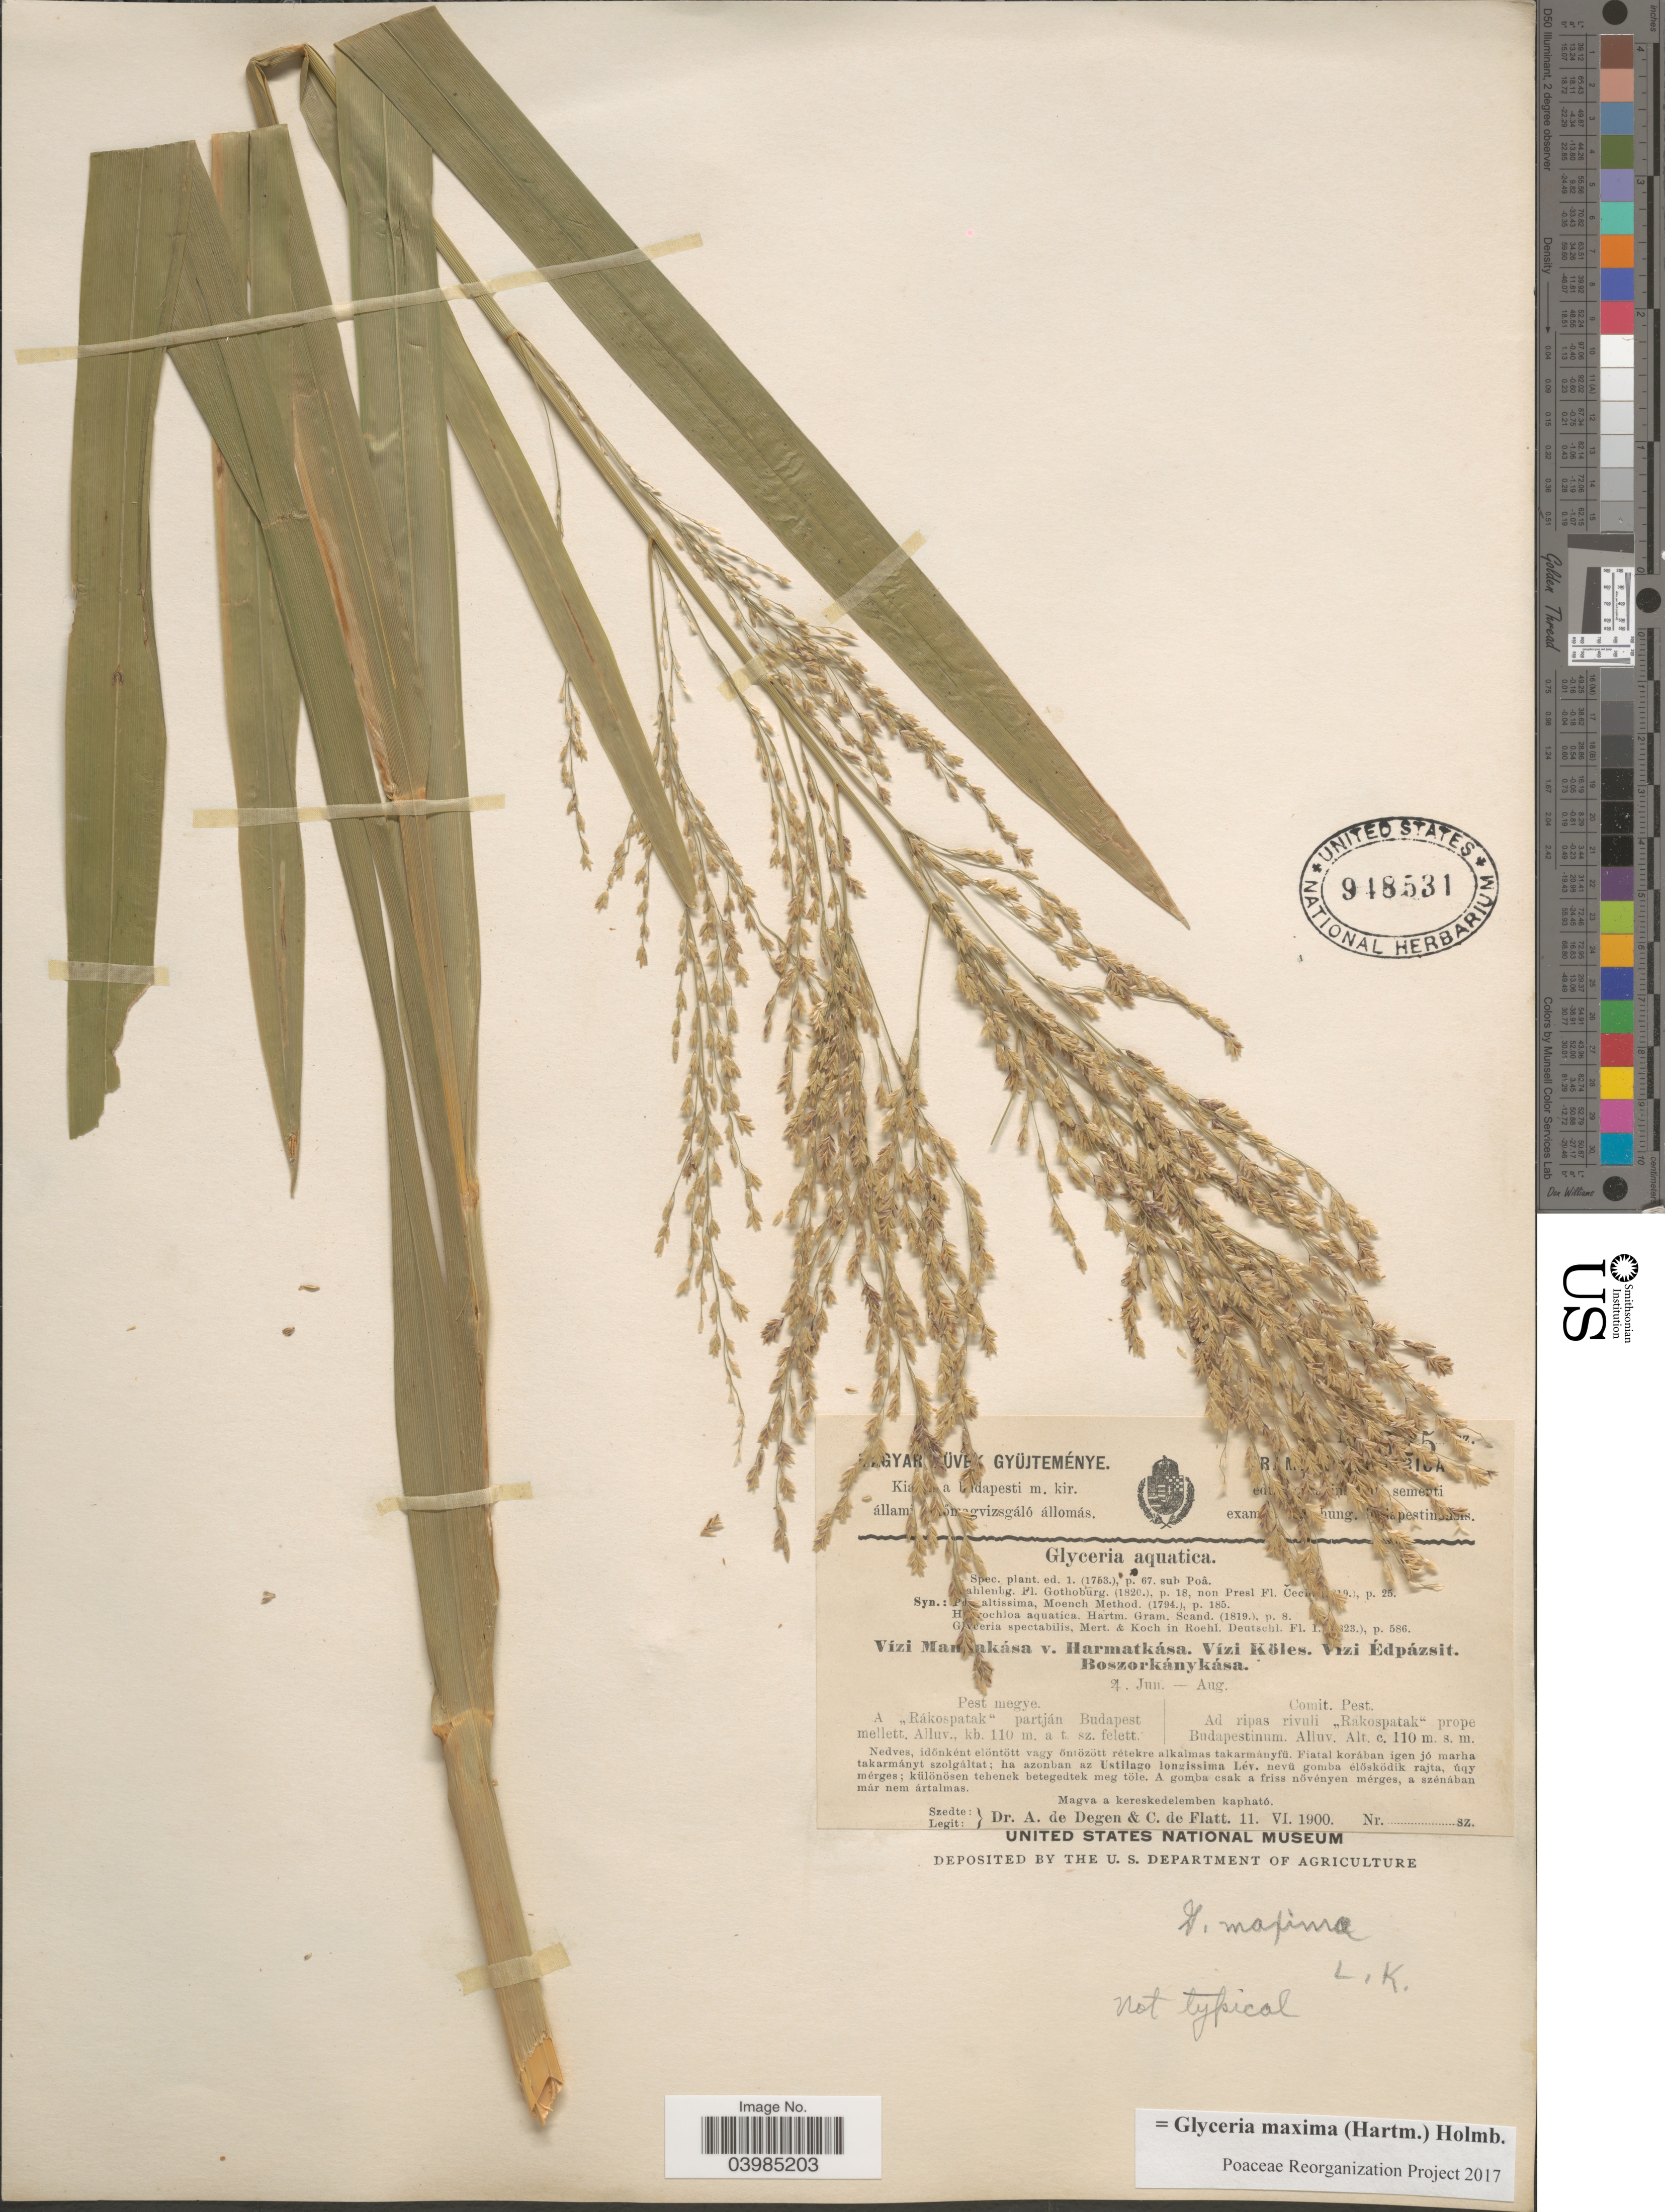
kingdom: Plantae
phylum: Tracheophyta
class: Liliopsida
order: Poales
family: Poaceae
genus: Glyceria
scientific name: Glyceria maxima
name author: (Hartm.) Holmb.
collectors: A. Degen & C. de Flatt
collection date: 1900-06-11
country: Hungary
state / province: Budapest, Capital District of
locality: Ad ripas rivuli "Rákospatak" prope Budapestinum.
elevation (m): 110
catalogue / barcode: US 948531